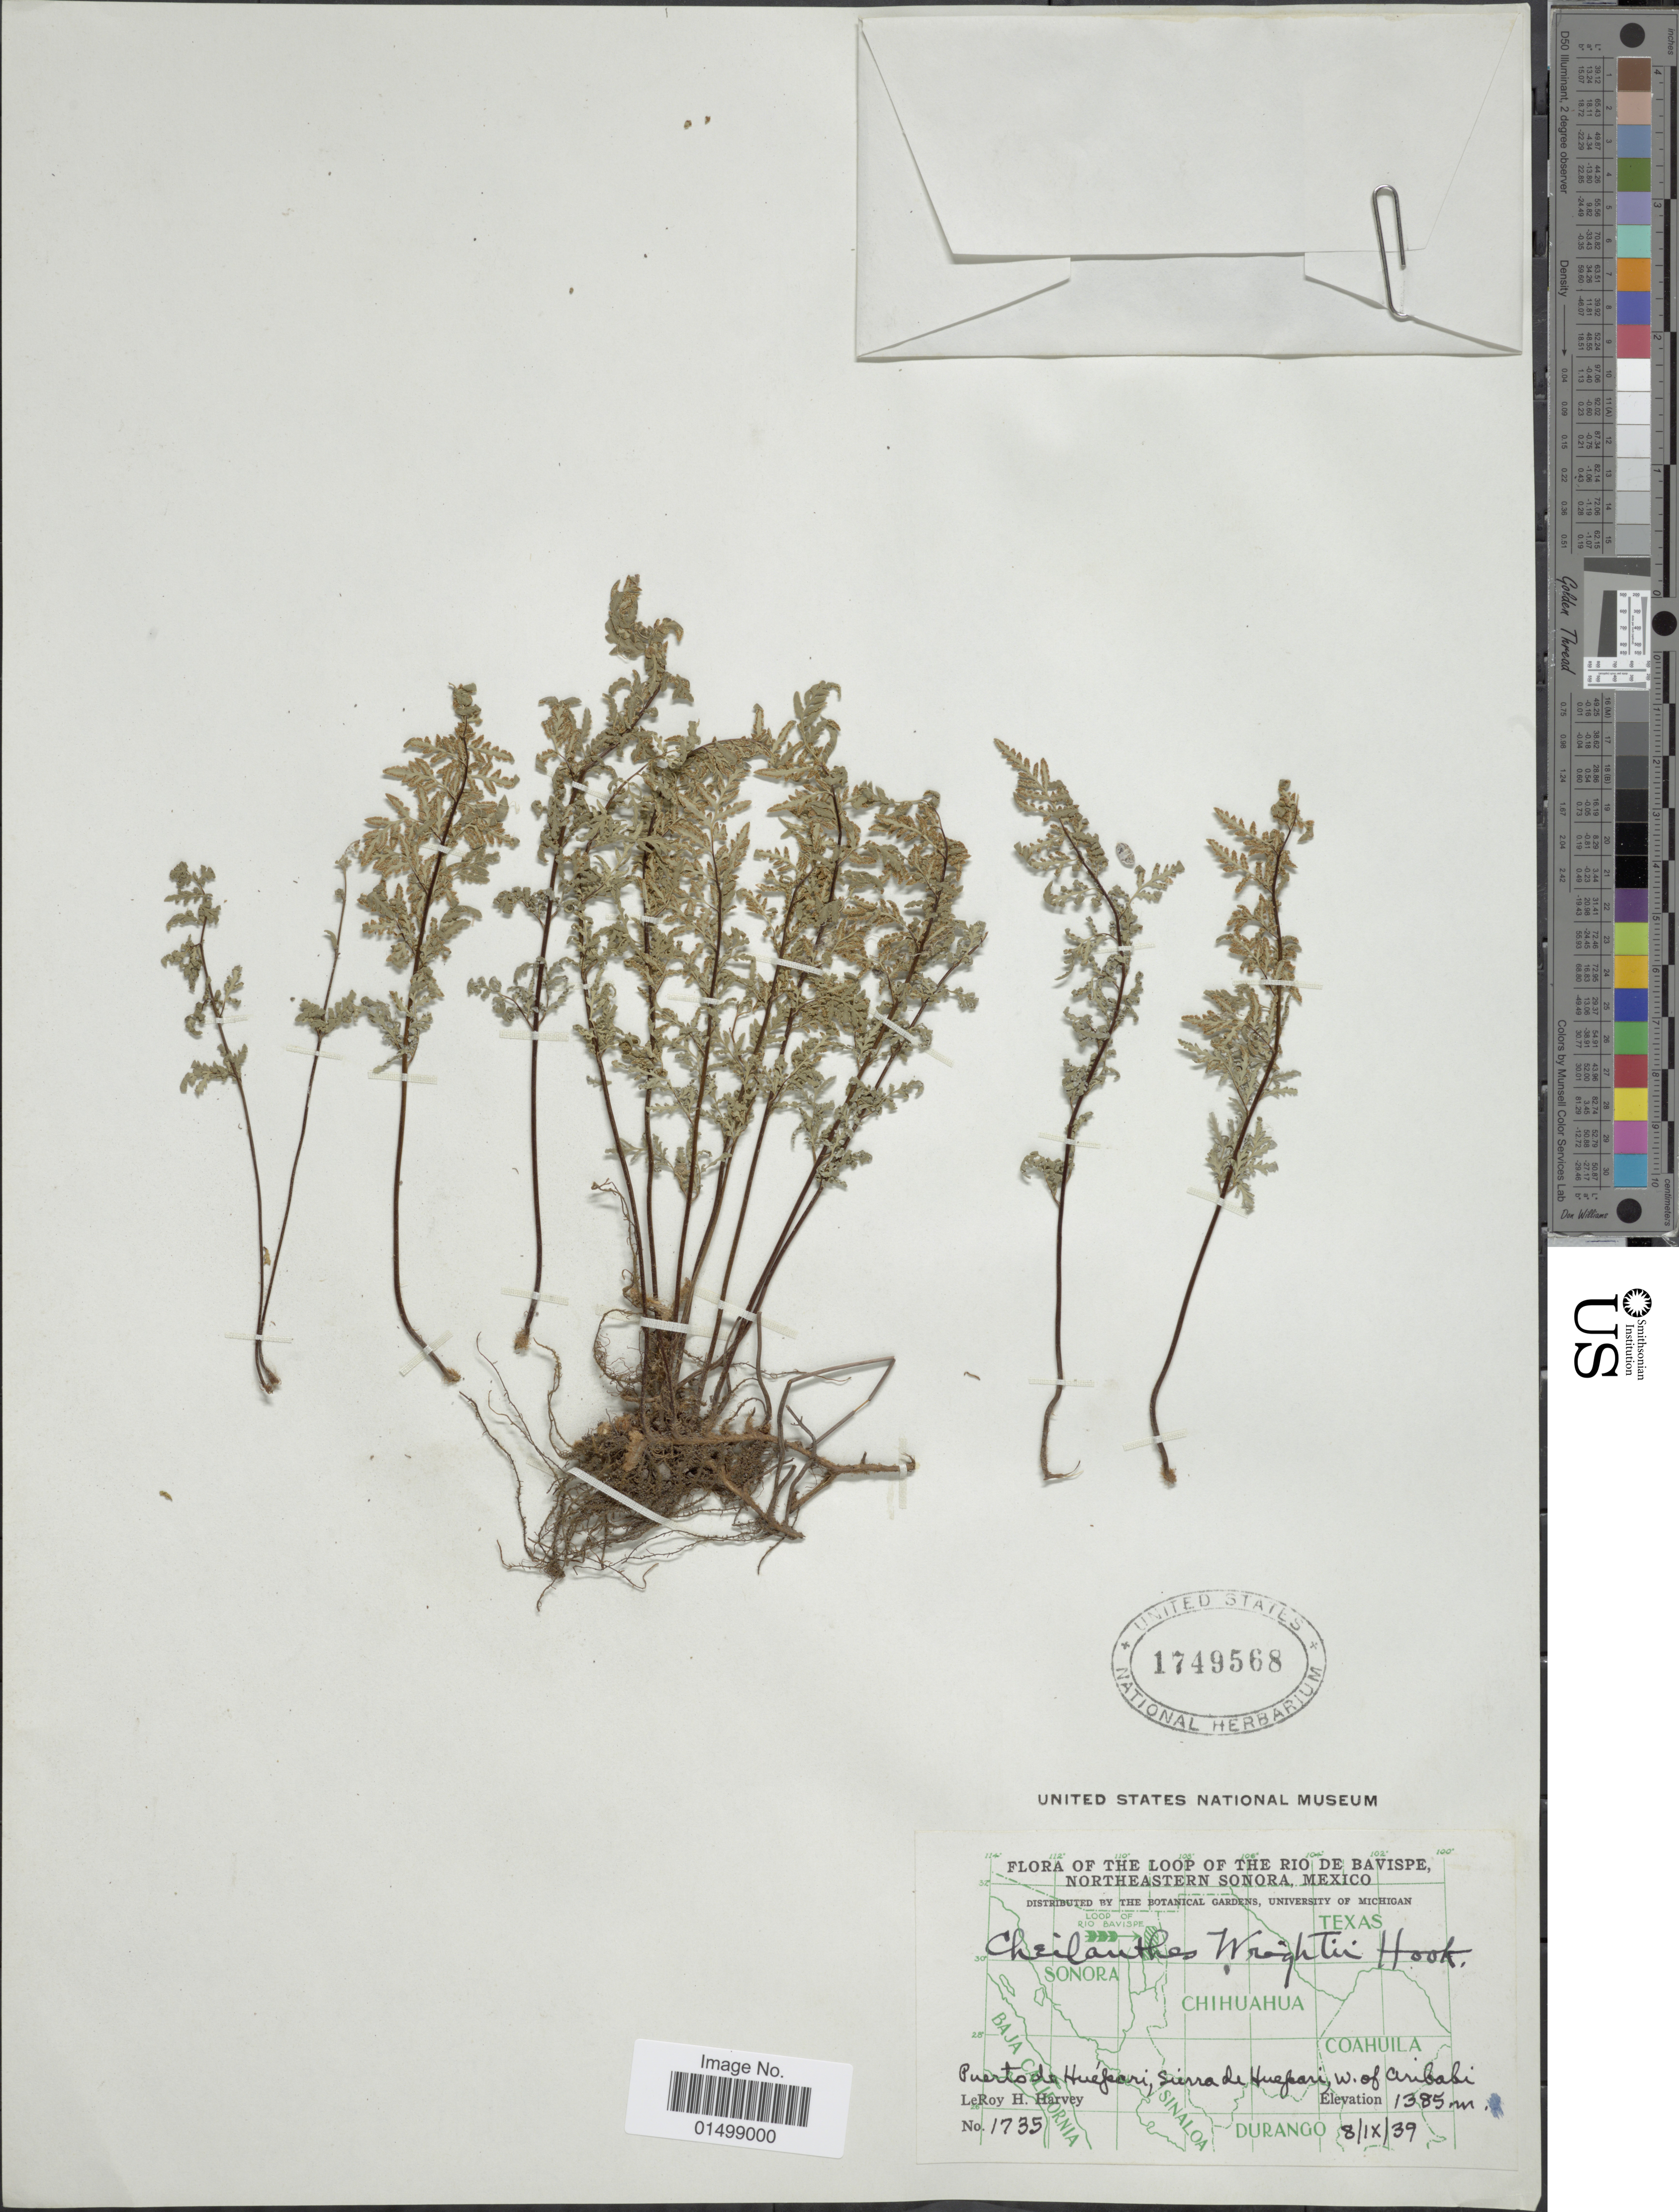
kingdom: Plantae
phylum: Tracheophyta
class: Polypodiopsida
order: Polypodiales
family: Pteridaceae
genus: Cheilanthes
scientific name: Cheilanthes wrightii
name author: Hook.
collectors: L. H. Harvey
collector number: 1735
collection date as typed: Transcribed d/m/y: 8/9/39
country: Mexico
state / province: Sonora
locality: Flora of the loop of the Rio de Bavispe, Northeastern Sonora, Mexico. Puerto de Huepari, Sierra de Huepari, w. of Aribabi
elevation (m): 1385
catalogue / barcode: US 1749568